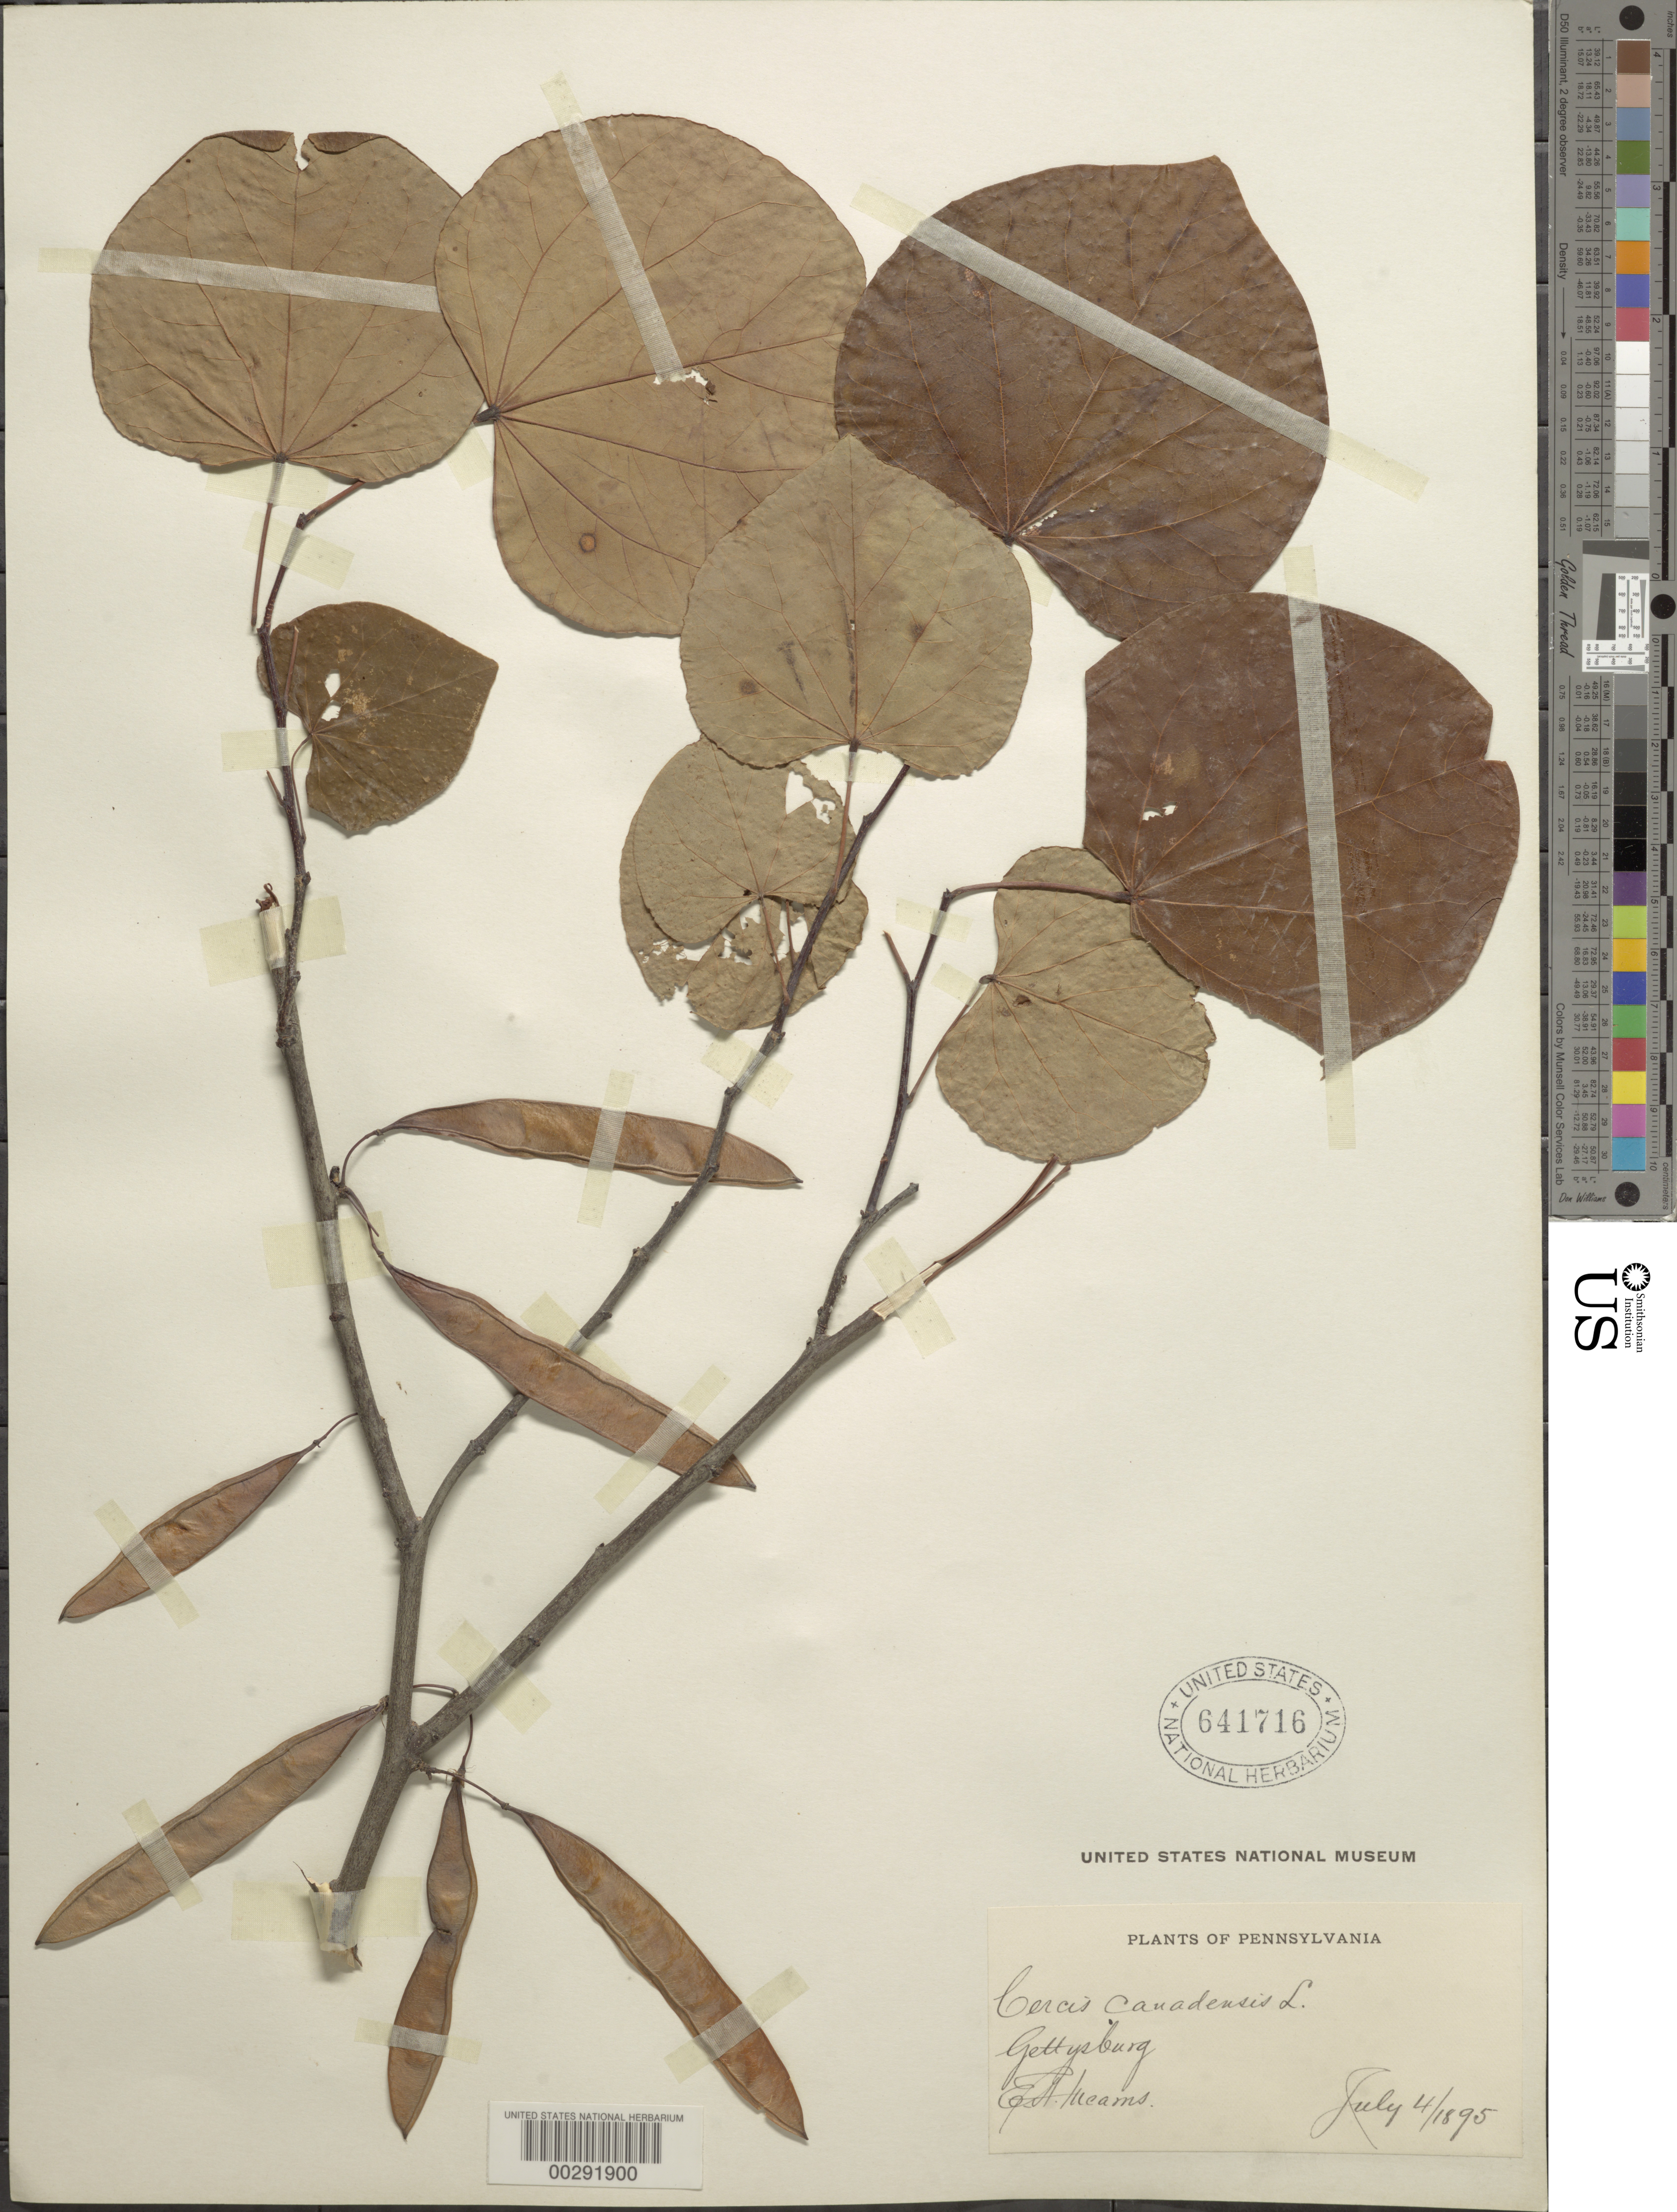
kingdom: Plantae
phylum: Tracheophyta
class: Magnoliopsida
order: Fabales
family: Fabaceae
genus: Cercis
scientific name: Cercis canadensis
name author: L.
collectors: E. A. Mearns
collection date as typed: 04 Jul 1895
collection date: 1895-07-04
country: United States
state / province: Pennsylvania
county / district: Adams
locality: Gettysburg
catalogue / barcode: US 641716